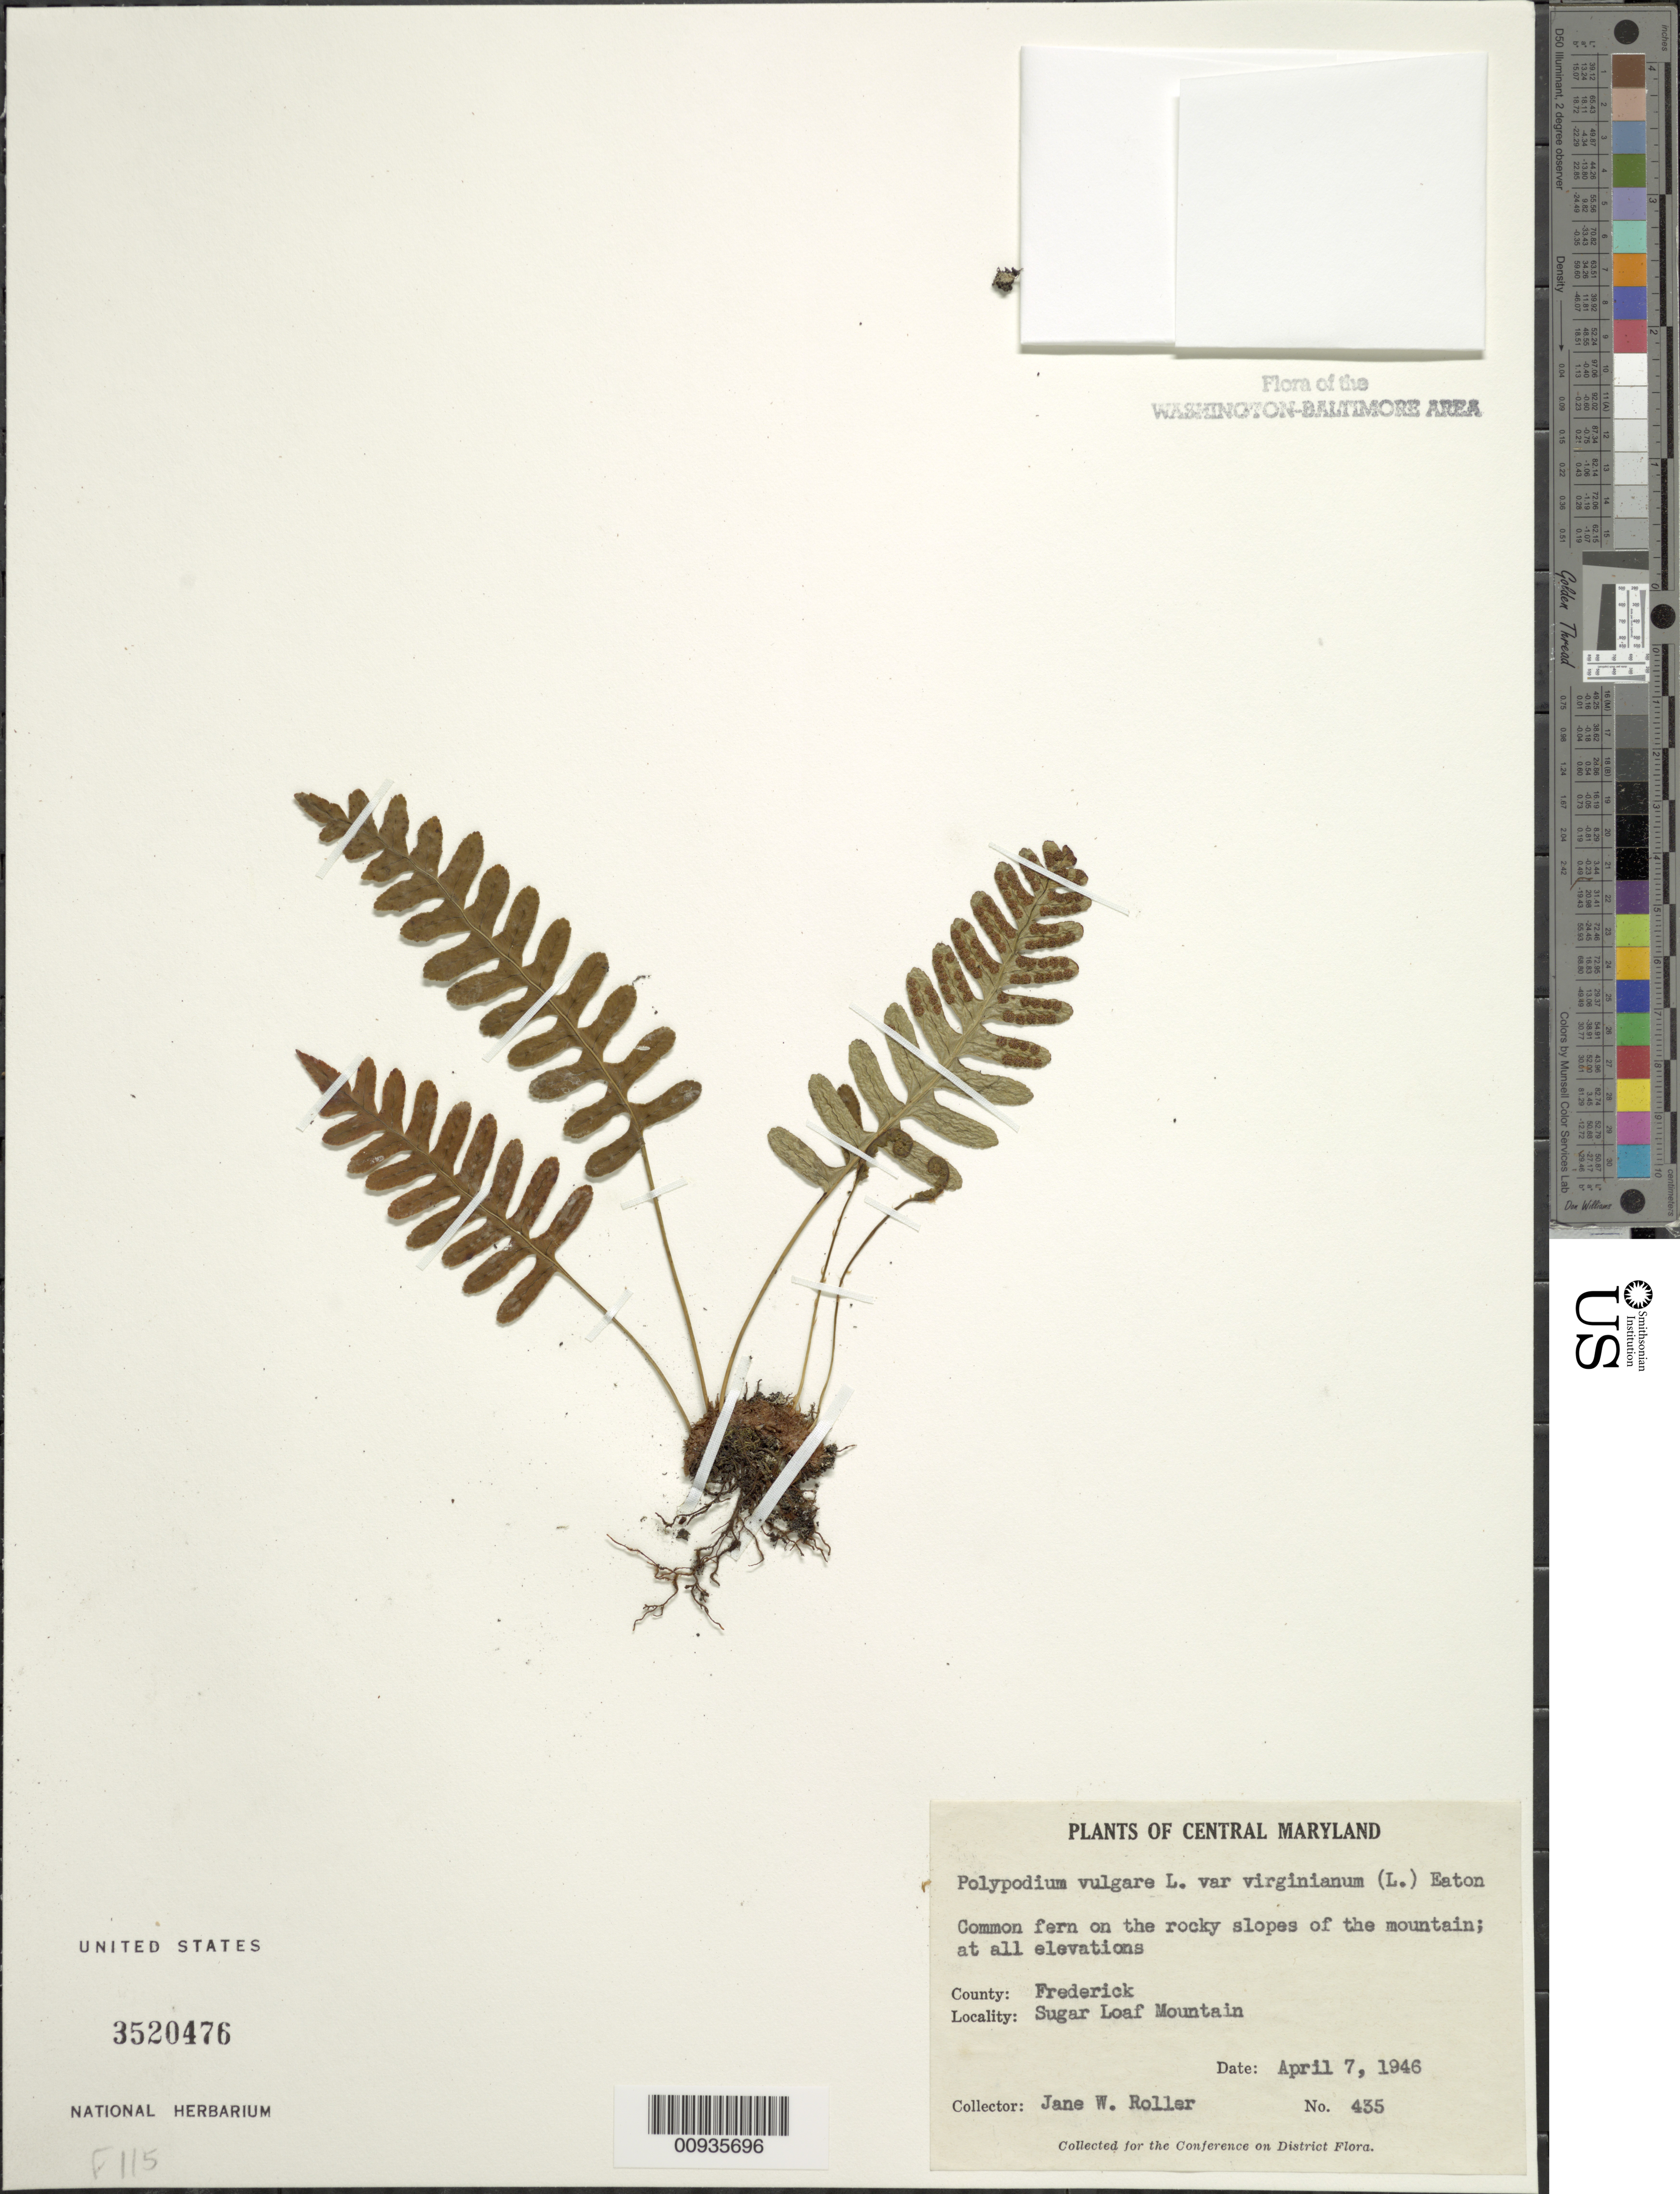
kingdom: Plantae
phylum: Tracheophyta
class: Polypodiopsida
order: Polypodiales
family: Polypodiaceae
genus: Polypodium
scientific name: Polypodium virginianum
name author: L.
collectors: J. W. Roller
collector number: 435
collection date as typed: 07 Apr 1946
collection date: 1946-04-07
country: United States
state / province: Maryland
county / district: Frederick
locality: Sugar Loaf Mountain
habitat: On the rocky slopes of the mountain.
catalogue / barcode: US 3520476